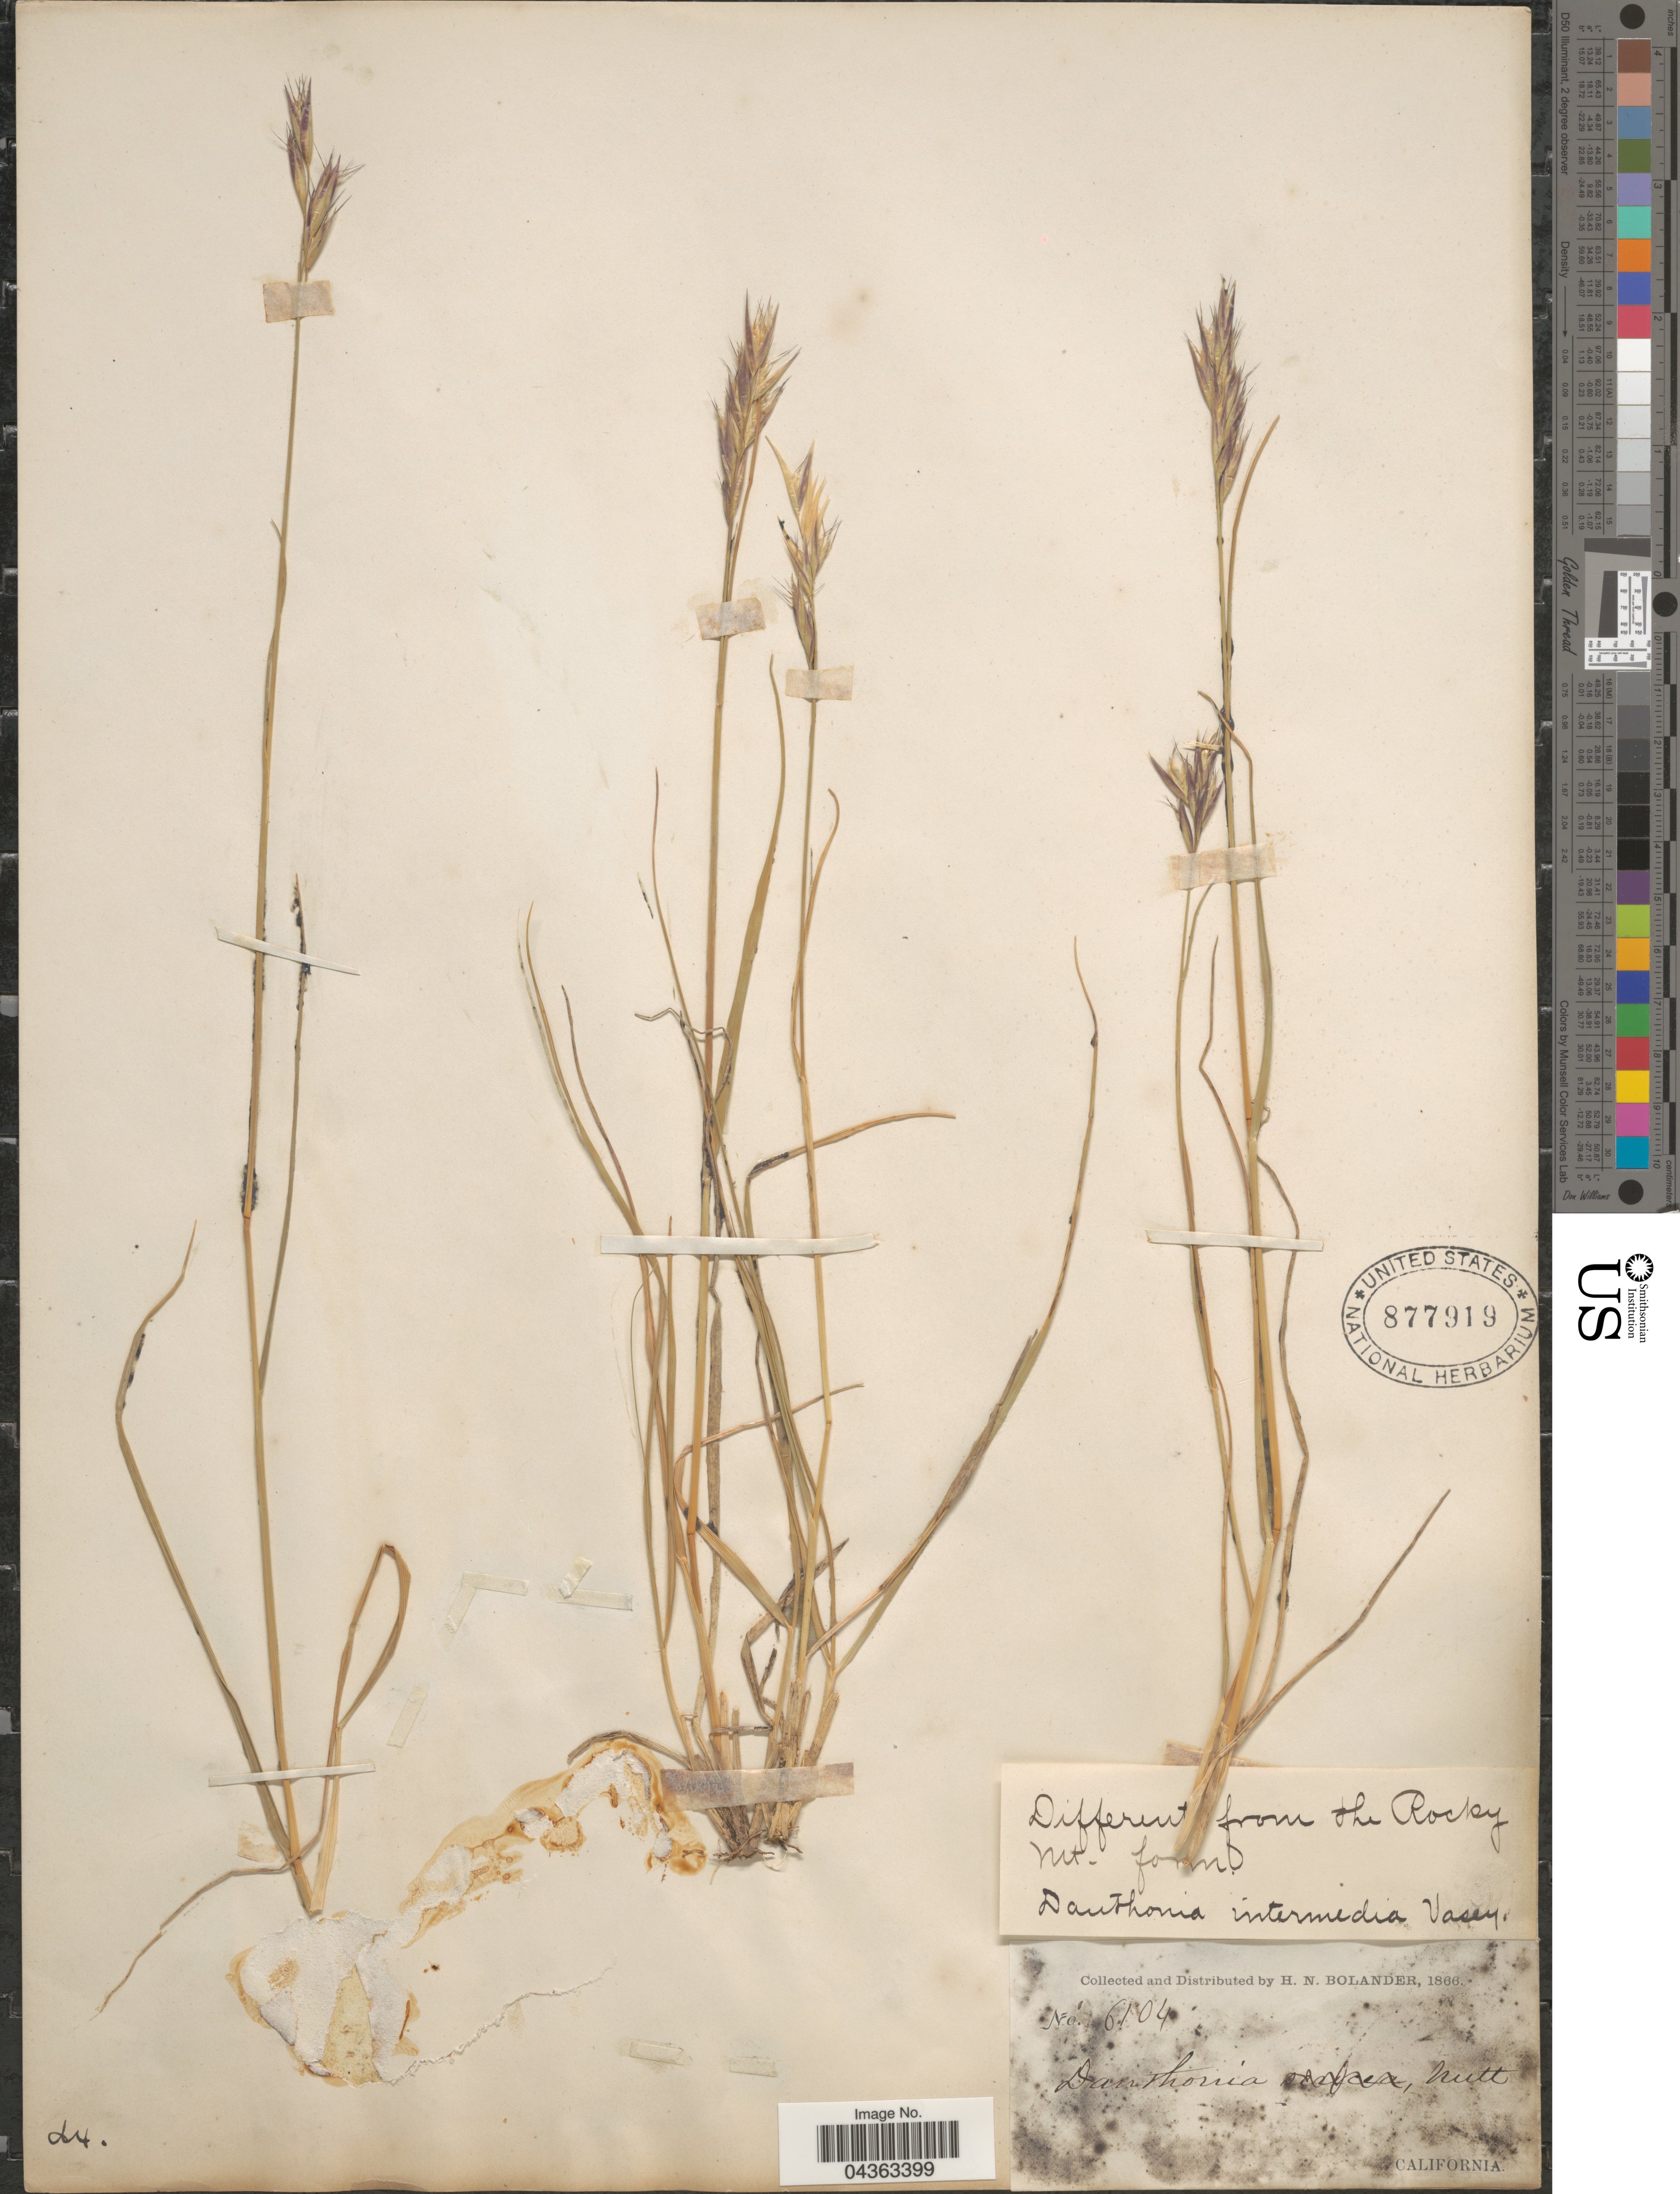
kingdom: Plantae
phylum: Tracheophyta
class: Liliopsida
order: Poales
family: Poaceae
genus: Danthonia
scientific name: Danthonia intermedia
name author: Vasey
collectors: H. Bolander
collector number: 6104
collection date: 1866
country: United States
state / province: California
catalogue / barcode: US 877919